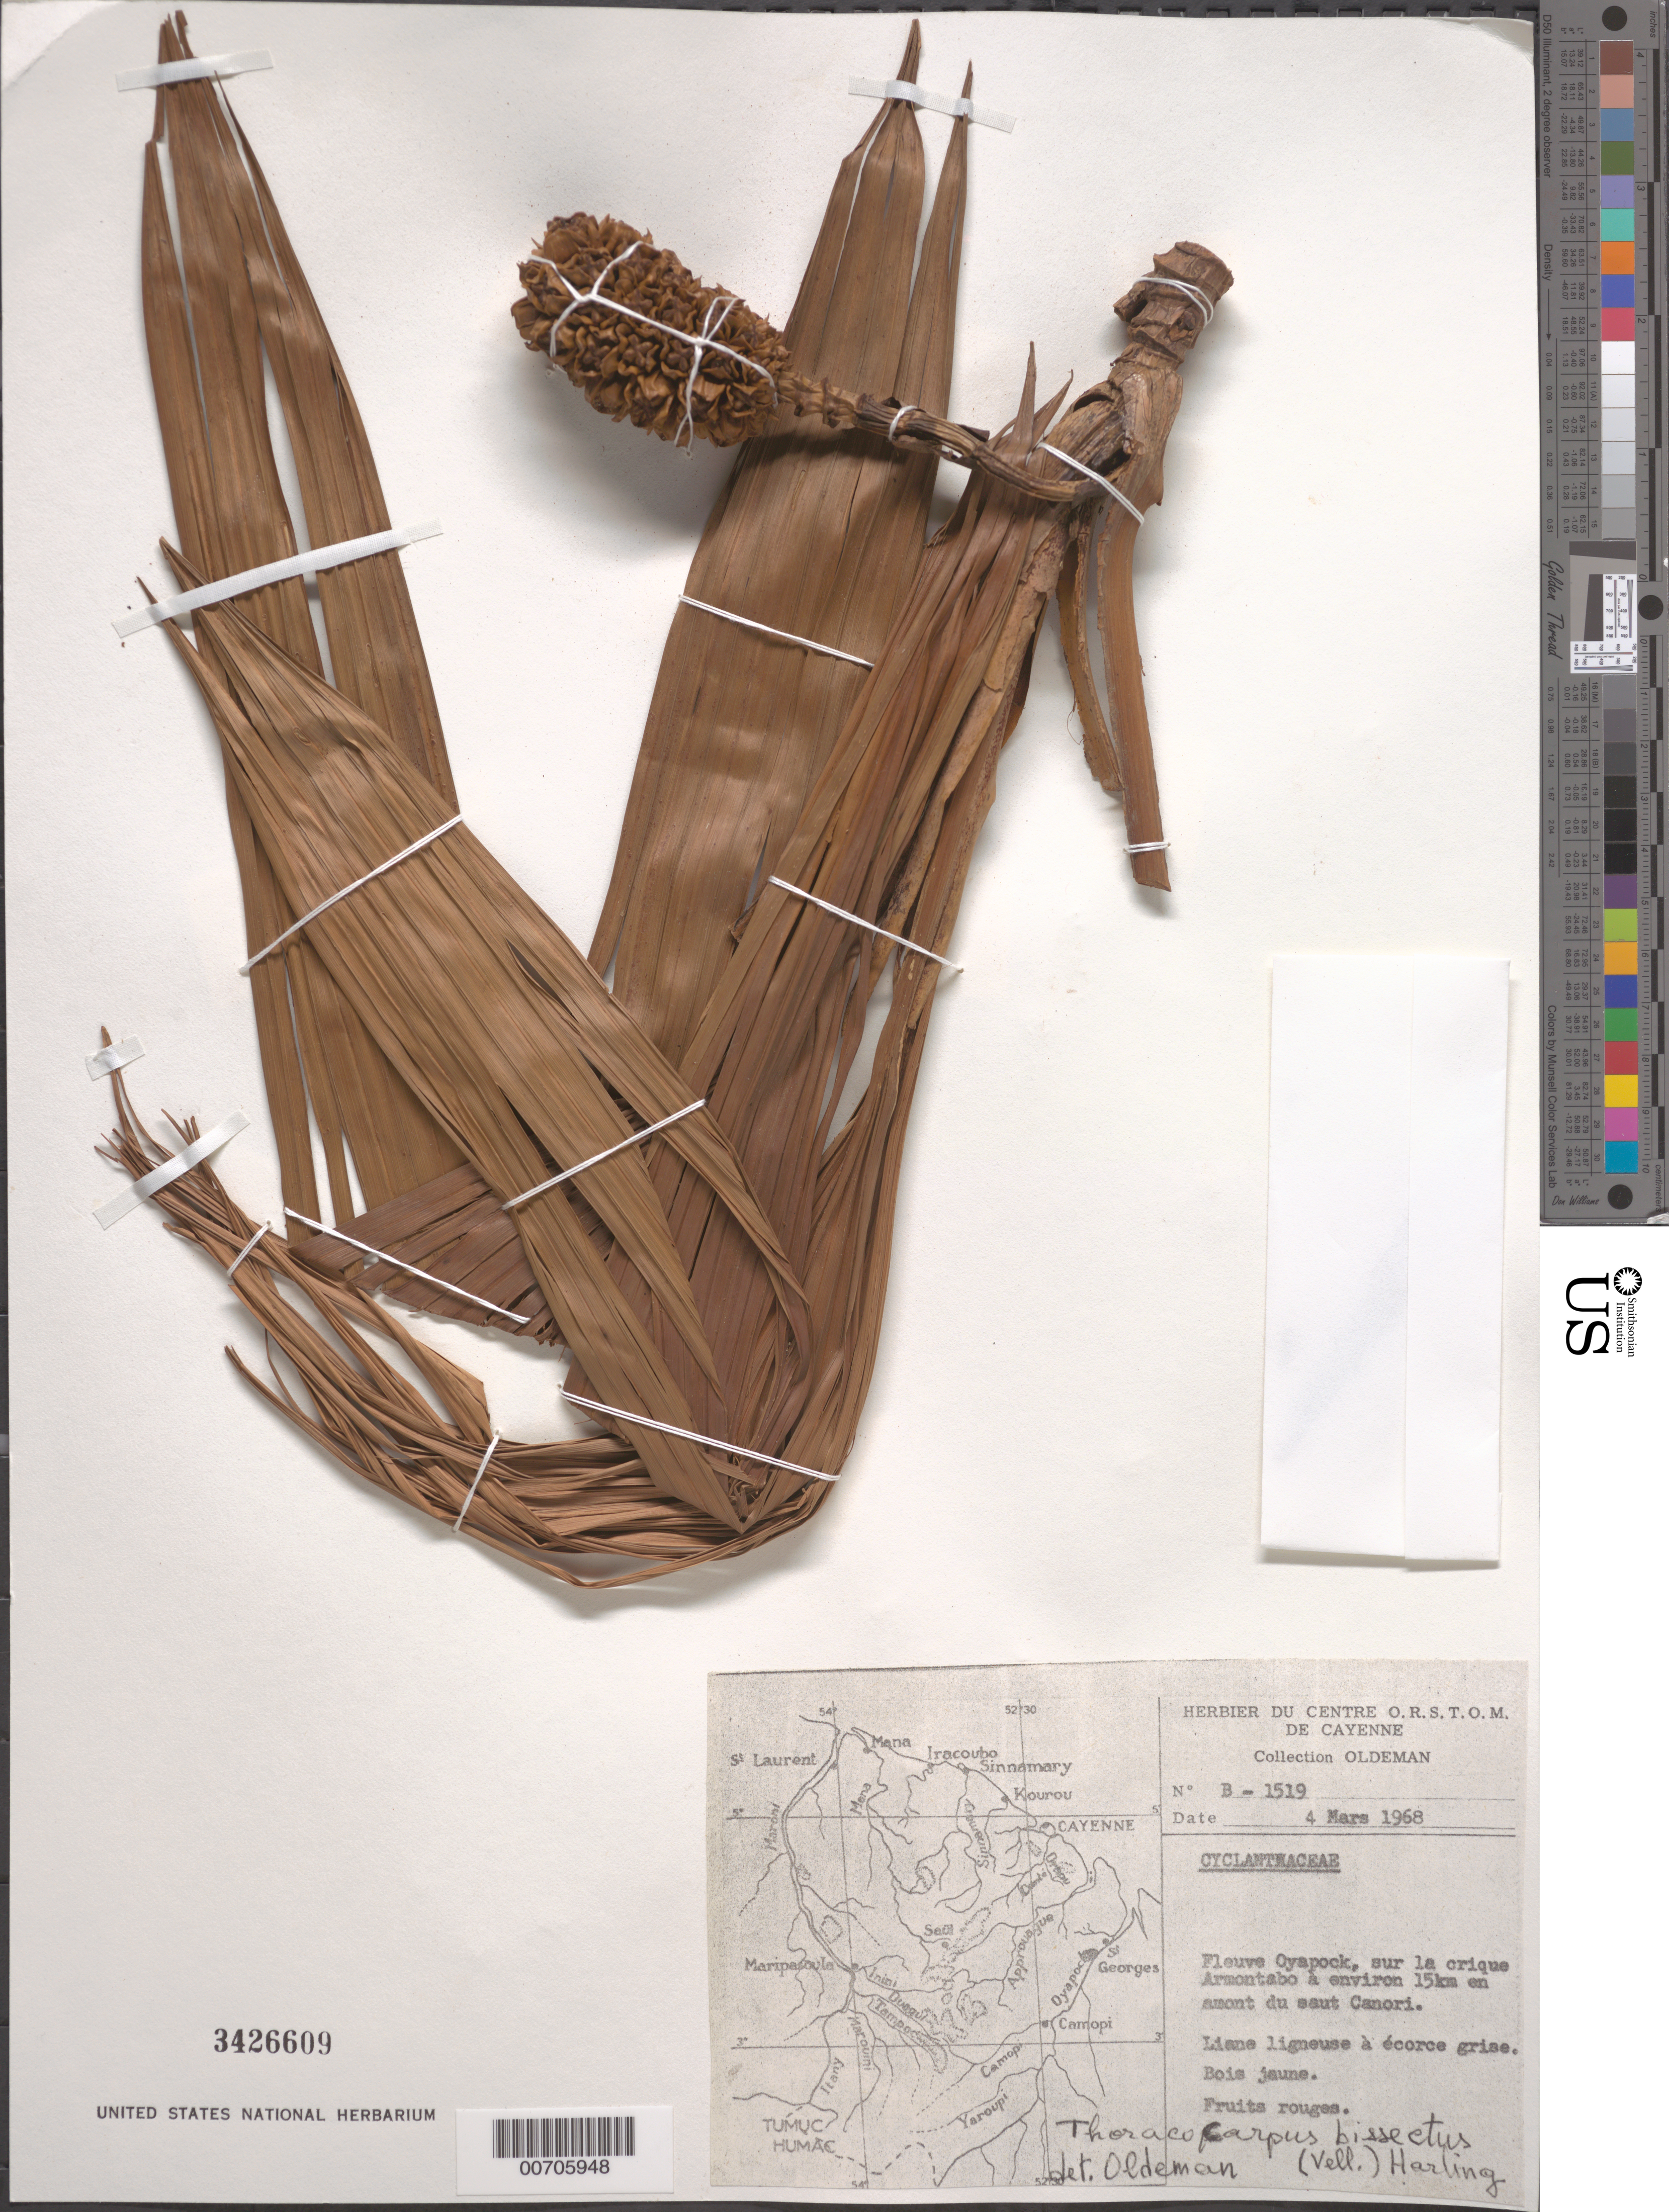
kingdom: Plantae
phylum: Tracheophyta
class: Liliopsida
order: Pandanales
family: Cyclanthaceae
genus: Thoracocarpus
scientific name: Thoracocarpus bissectus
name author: (Vell.) Harling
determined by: Oldeman, R. A. A.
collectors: R. Oldeman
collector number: B 1519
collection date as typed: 4-Mar-68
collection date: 1968-03-04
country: French Guiana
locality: Fleuve Oyapock, sur la crique Armontabo à env. 14.2 km en amont du saut Cañori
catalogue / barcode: US 3426609